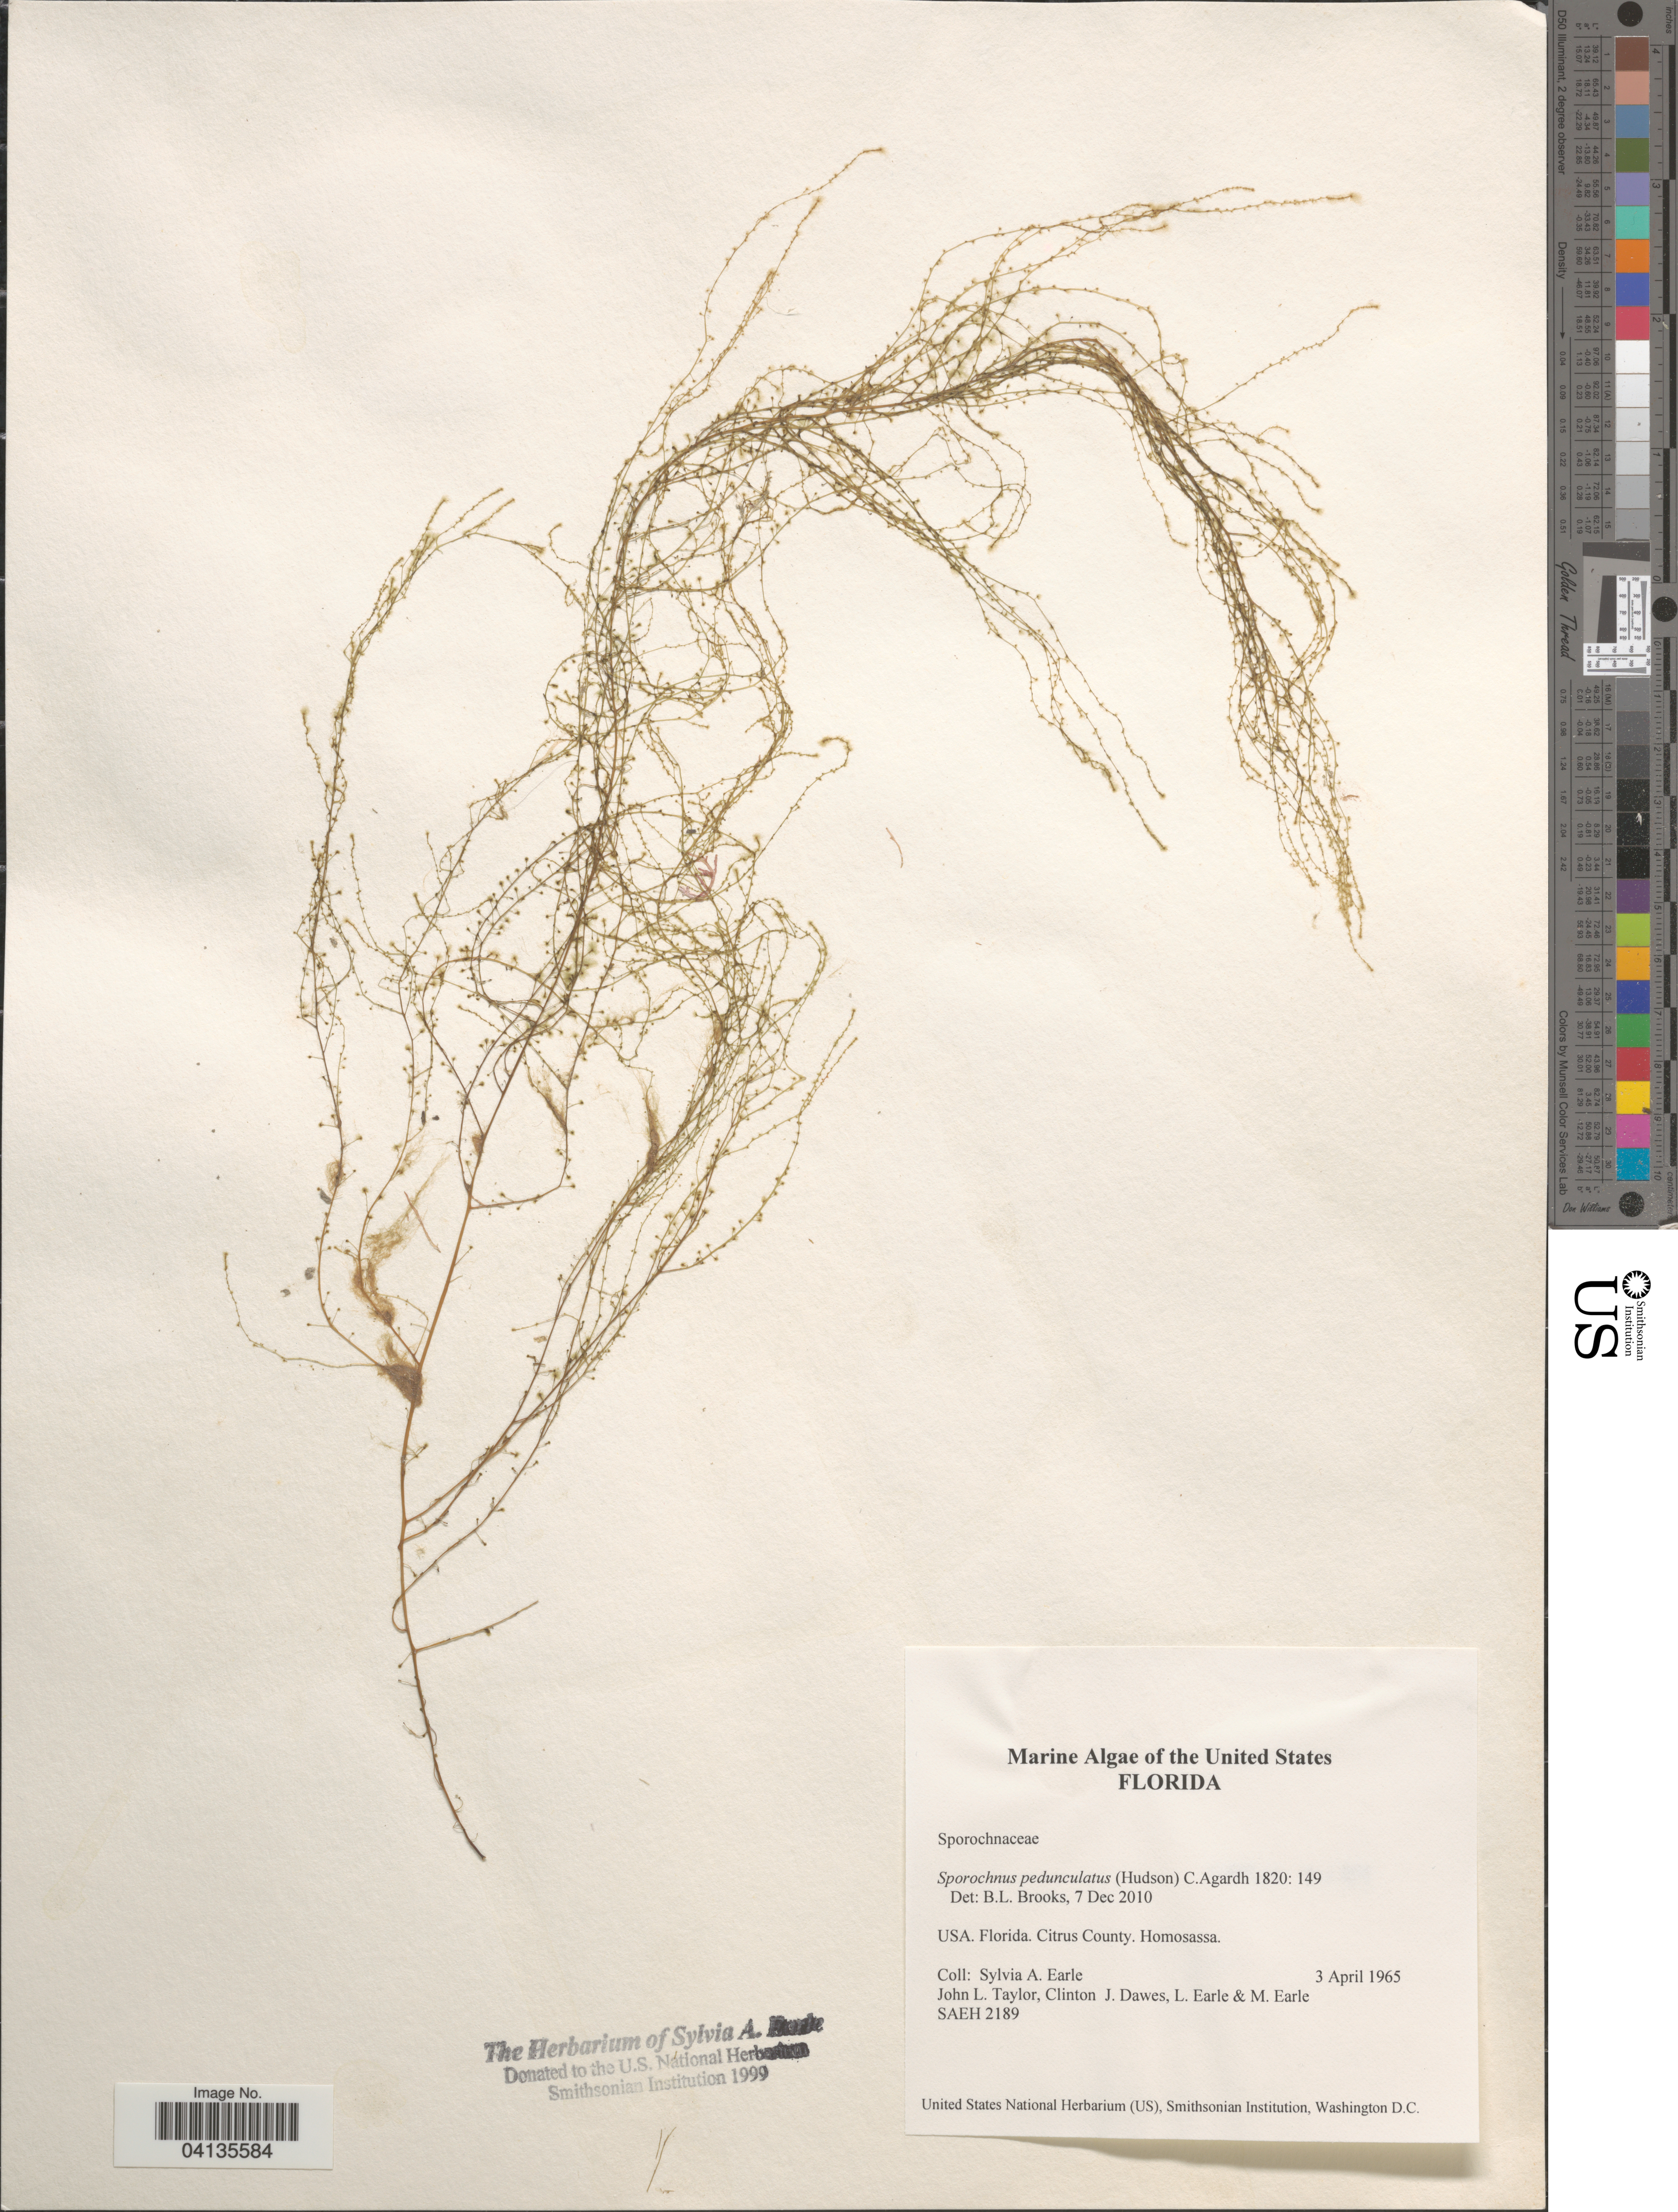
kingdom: Chromista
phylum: Ochrophyta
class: Phaeophyceae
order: Sporochnales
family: Sporochnaceae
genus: Sporochnus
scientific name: Sporochnus pedunculatus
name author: (Huds.) C. Agardh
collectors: S. A. Earle, J. L. Taylor, J. Dawes, L. Earle & M. Earle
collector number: SAEH2189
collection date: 1965-04-03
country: United States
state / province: Florida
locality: Citrus County. Homosassa.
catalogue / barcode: US 238625